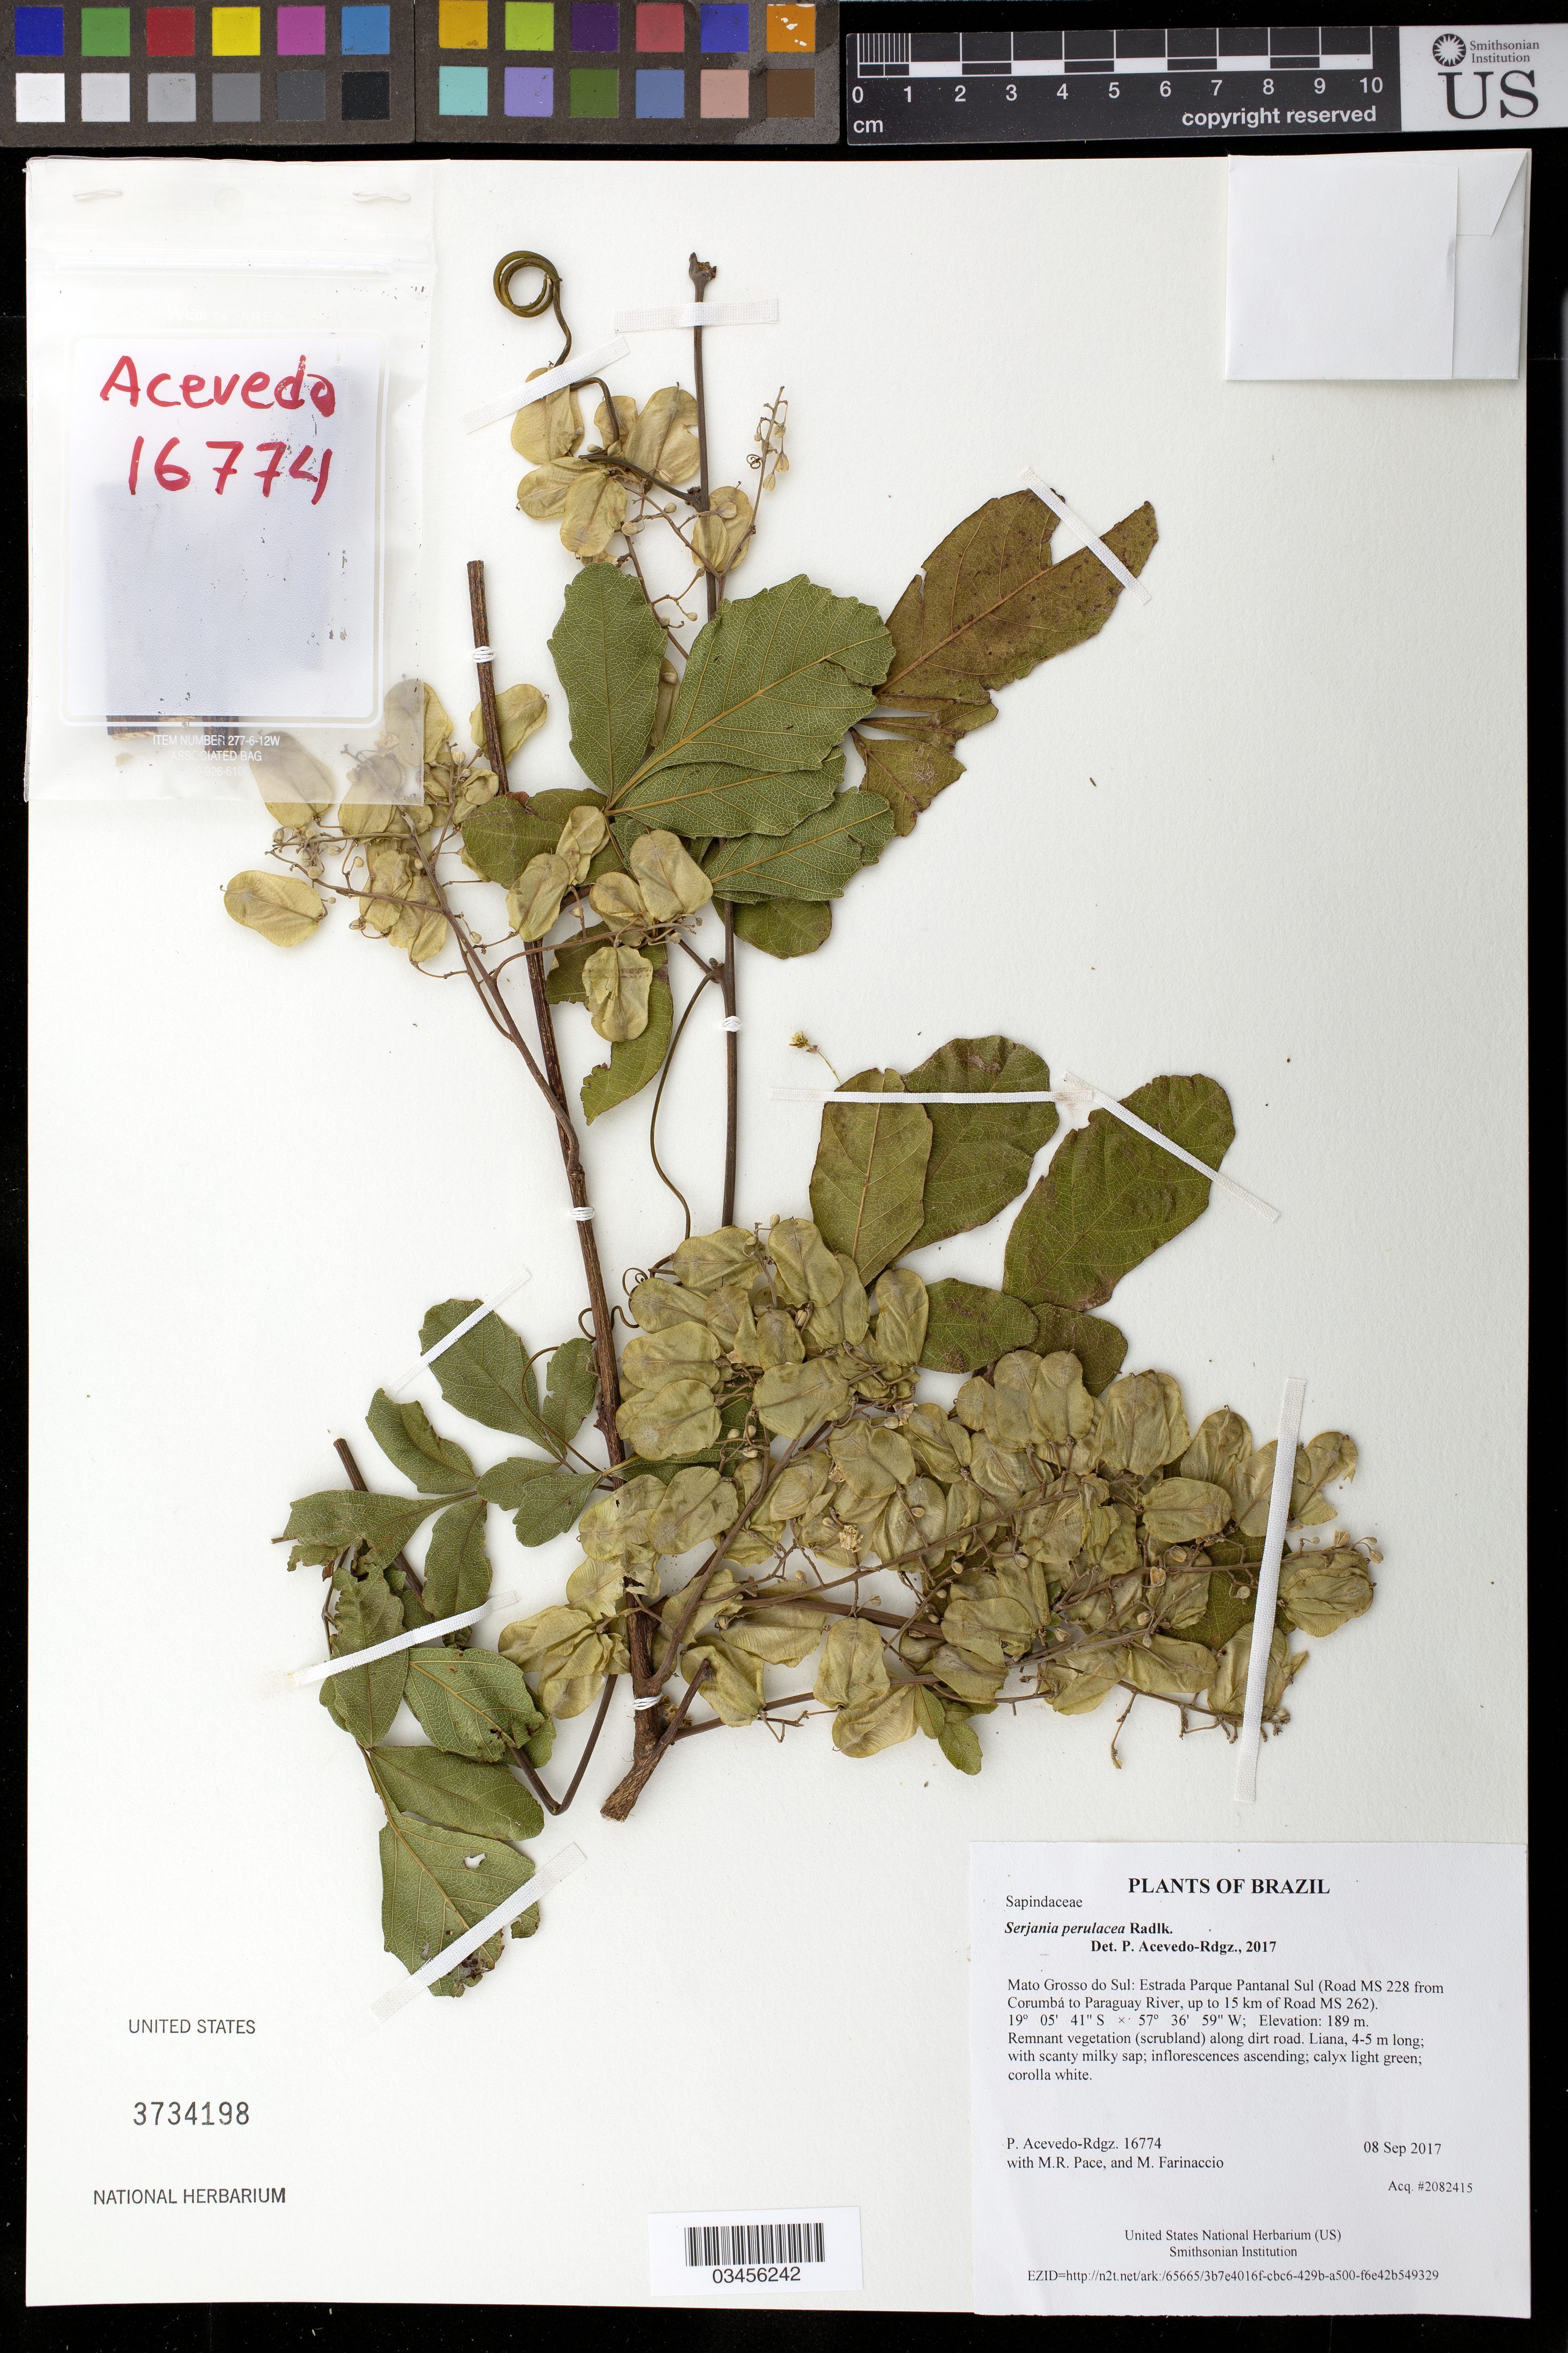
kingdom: Plantae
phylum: Tracheophyta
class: Magnoliopsida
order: Sapindales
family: Sapindaceae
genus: Serjania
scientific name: Serjania perulacea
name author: Radlk.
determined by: Acevedo-Rodríguez, P., (BOT), Smithsonian Institution - National Museum of Natural History (UNITED STATES)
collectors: P. Acevedo-Rodr., M. R. Pace & M. Farinaccio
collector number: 16774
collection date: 2017-09-08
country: Brazil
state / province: Mato Grosso do Sul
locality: Estrada Parque Pantanal Sul (Road MS 228 from Corumbá to Paraguay River, up to 15 km of Road MS 262)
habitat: Remnant vegetation (scrubland) along dirt road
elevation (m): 189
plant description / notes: US, NY, K, RB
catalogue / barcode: US 3734198